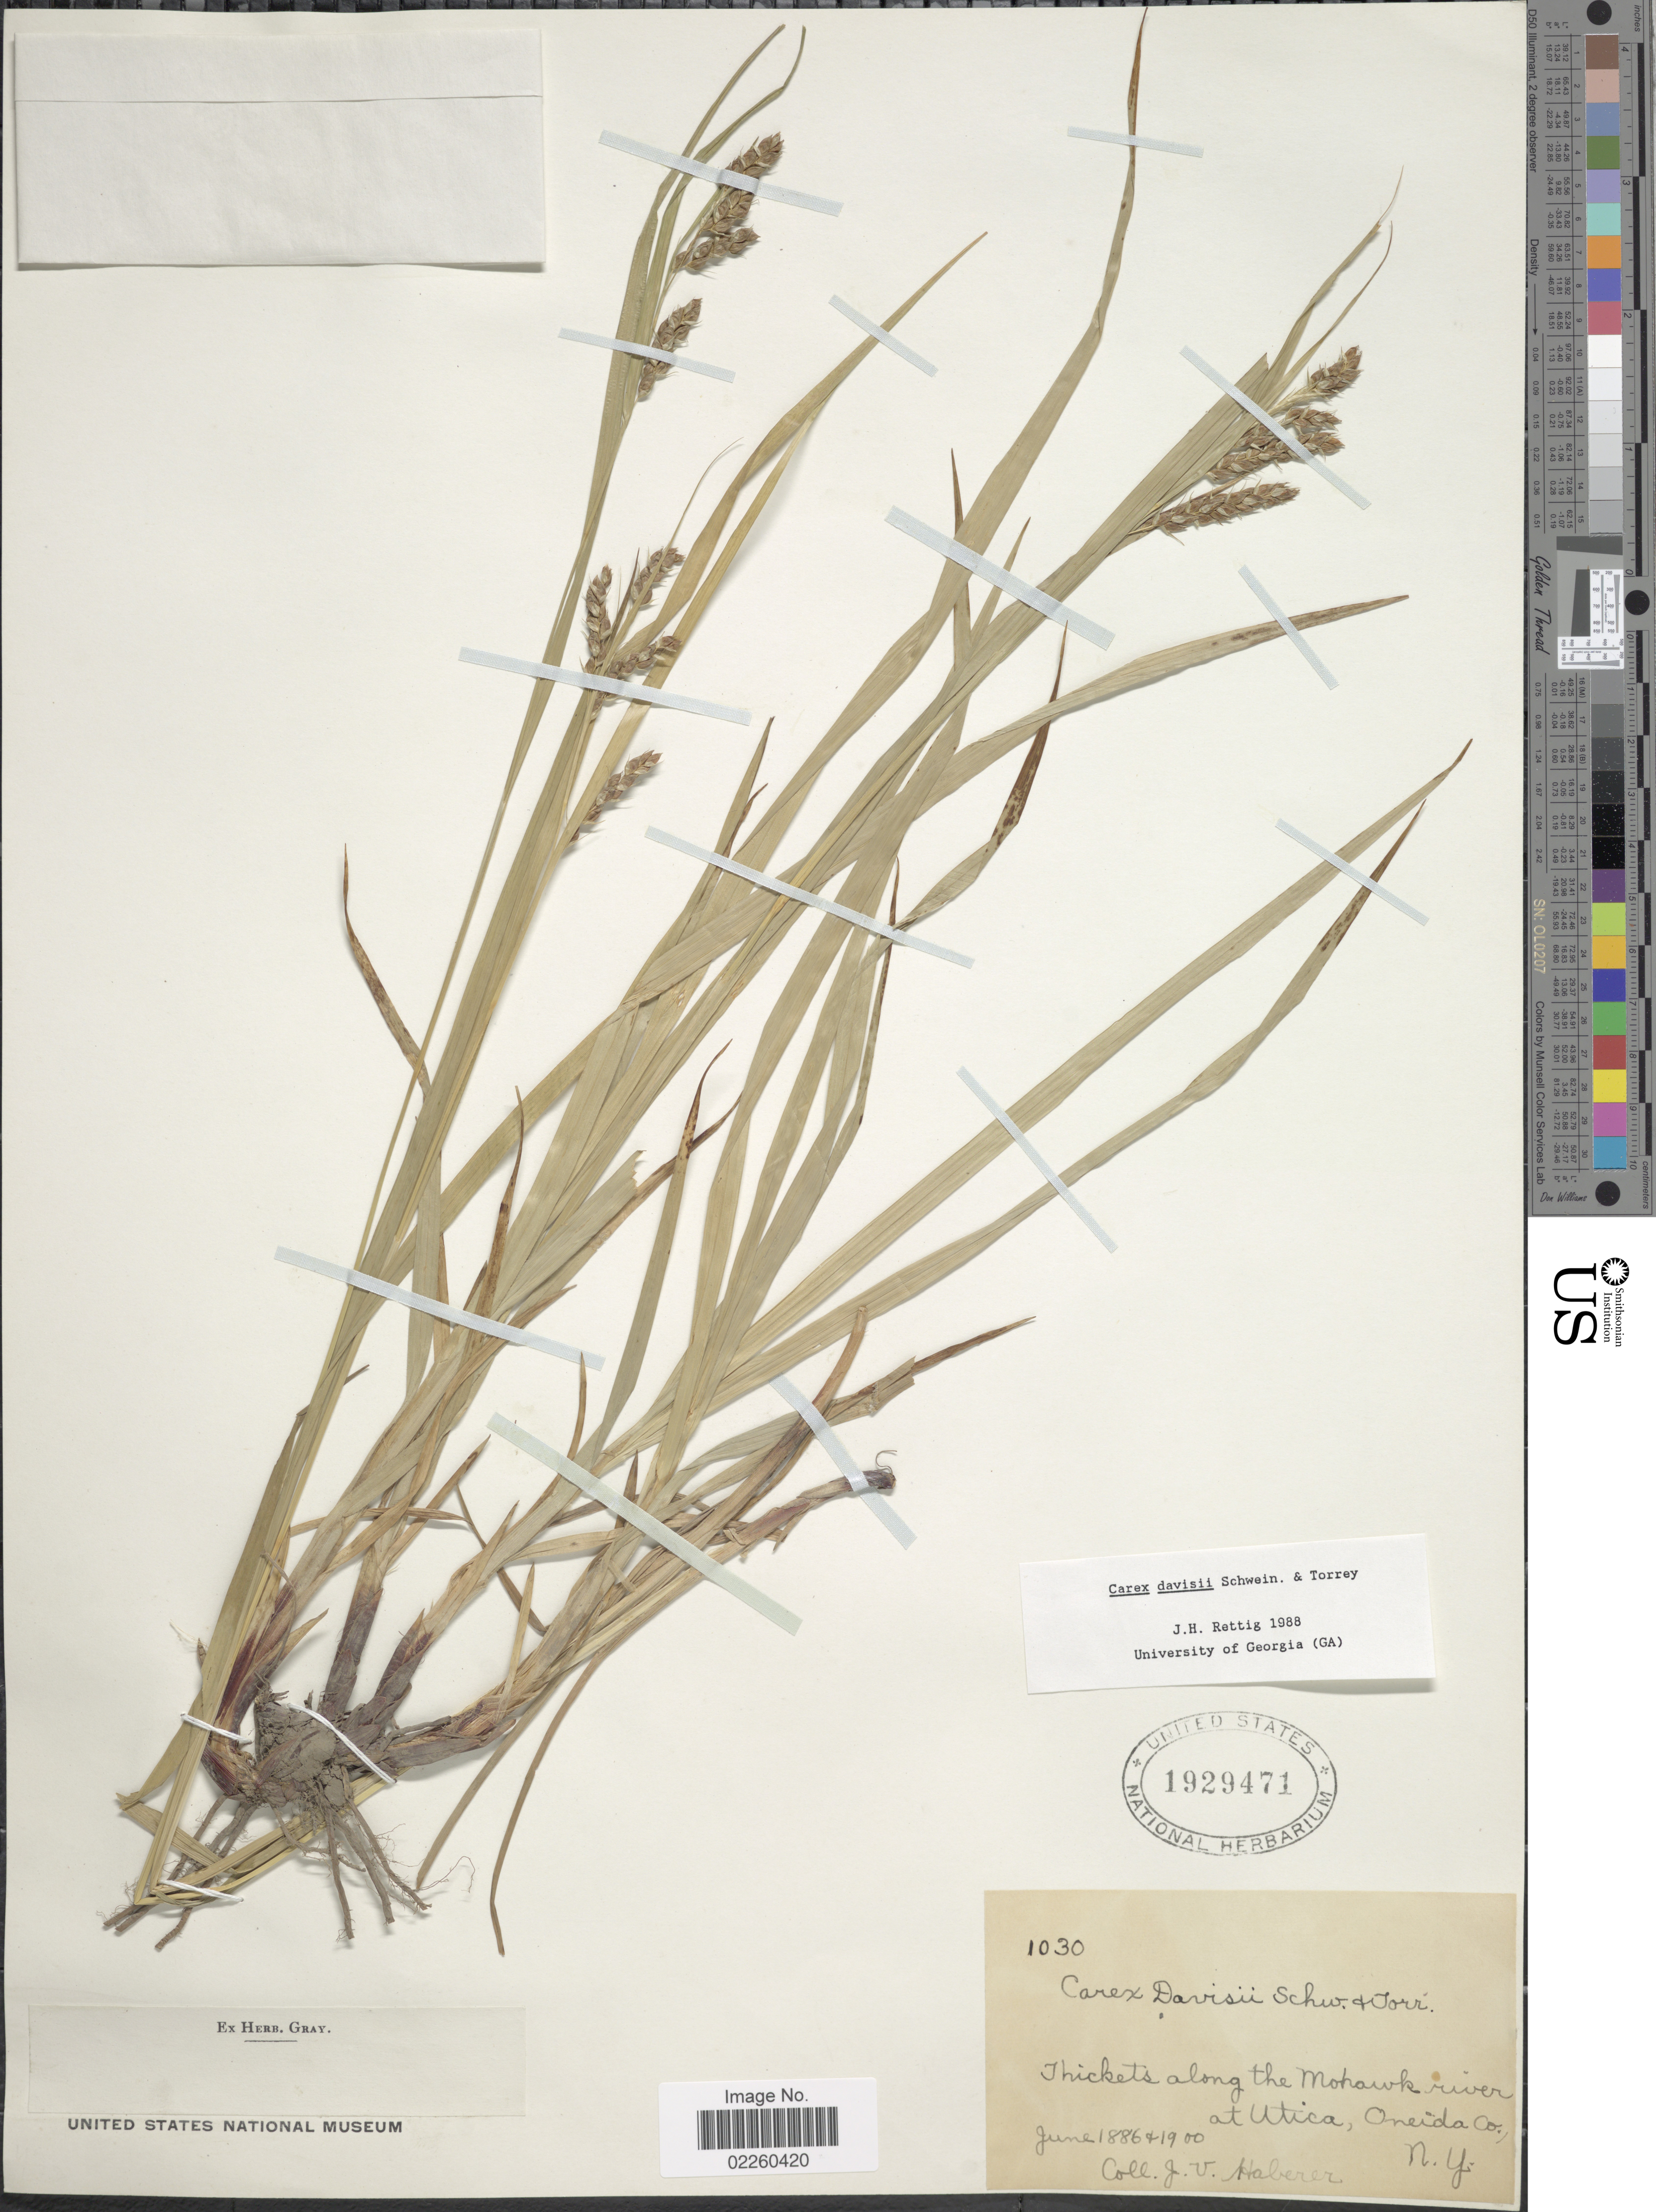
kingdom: Plantae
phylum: Tracheophyta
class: Liliopsida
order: Poales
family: Cyperaceae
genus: Carex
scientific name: Carex davisii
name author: Schwein. & Torr.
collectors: J. V. Haberer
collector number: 1030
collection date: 1886-06/1900-06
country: United States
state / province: New York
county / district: Oneida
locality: Thickets along the Mohawk River at Utica, Oneida Co.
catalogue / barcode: US 1929471